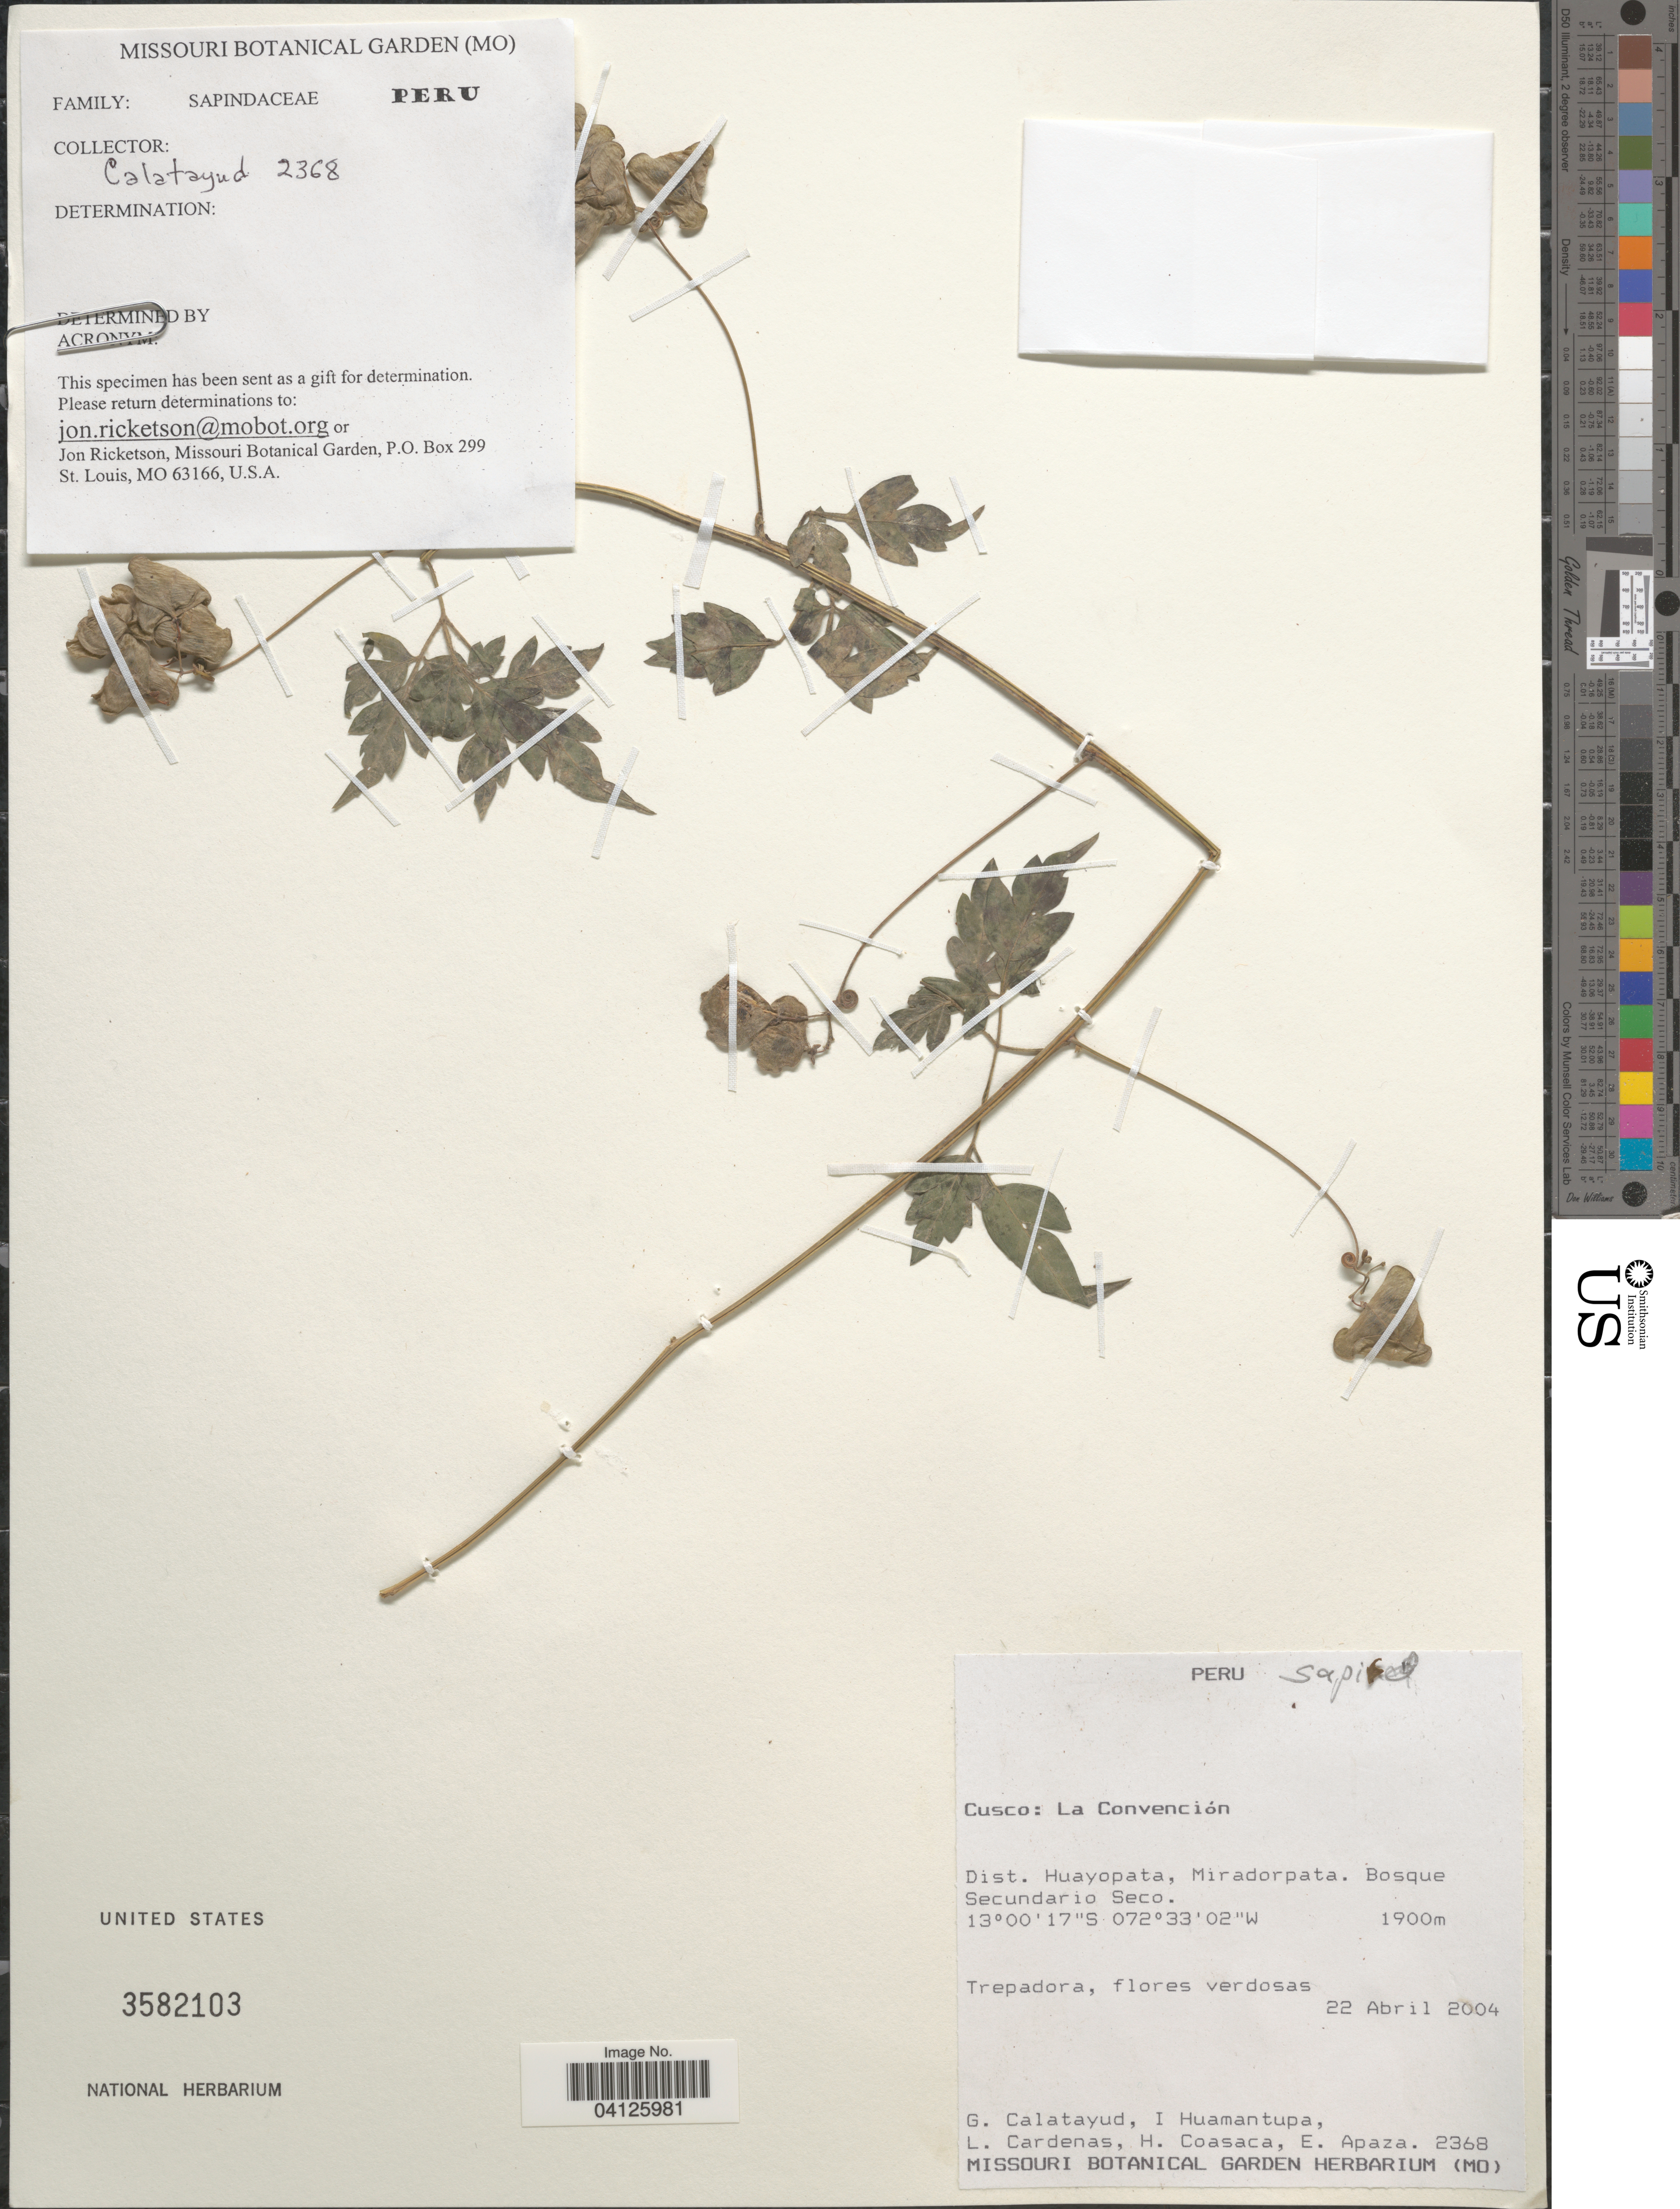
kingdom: Plantae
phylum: Tracheophyta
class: Magnoliopsida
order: Sapindales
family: Sapindaceae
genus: Cardiospermum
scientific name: Cardiospermum halicacabum var. microcarpum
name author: (Kunth) Blume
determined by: Acevedo-Rodriguez, P., (US), Smithsonian Institution - National Museum of Natural History (UNITED STATES)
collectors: G. Calatayud, I. Huamantupa, L. Cárdenas, H. Coasaca & E. Apaza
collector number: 2368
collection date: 2004-04-22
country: Peru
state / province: Cusco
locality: La Convención. Dist. Huayopata, Miradorpata. Bosque Secundario Seco.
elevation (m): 1900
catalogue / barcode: US 3582103